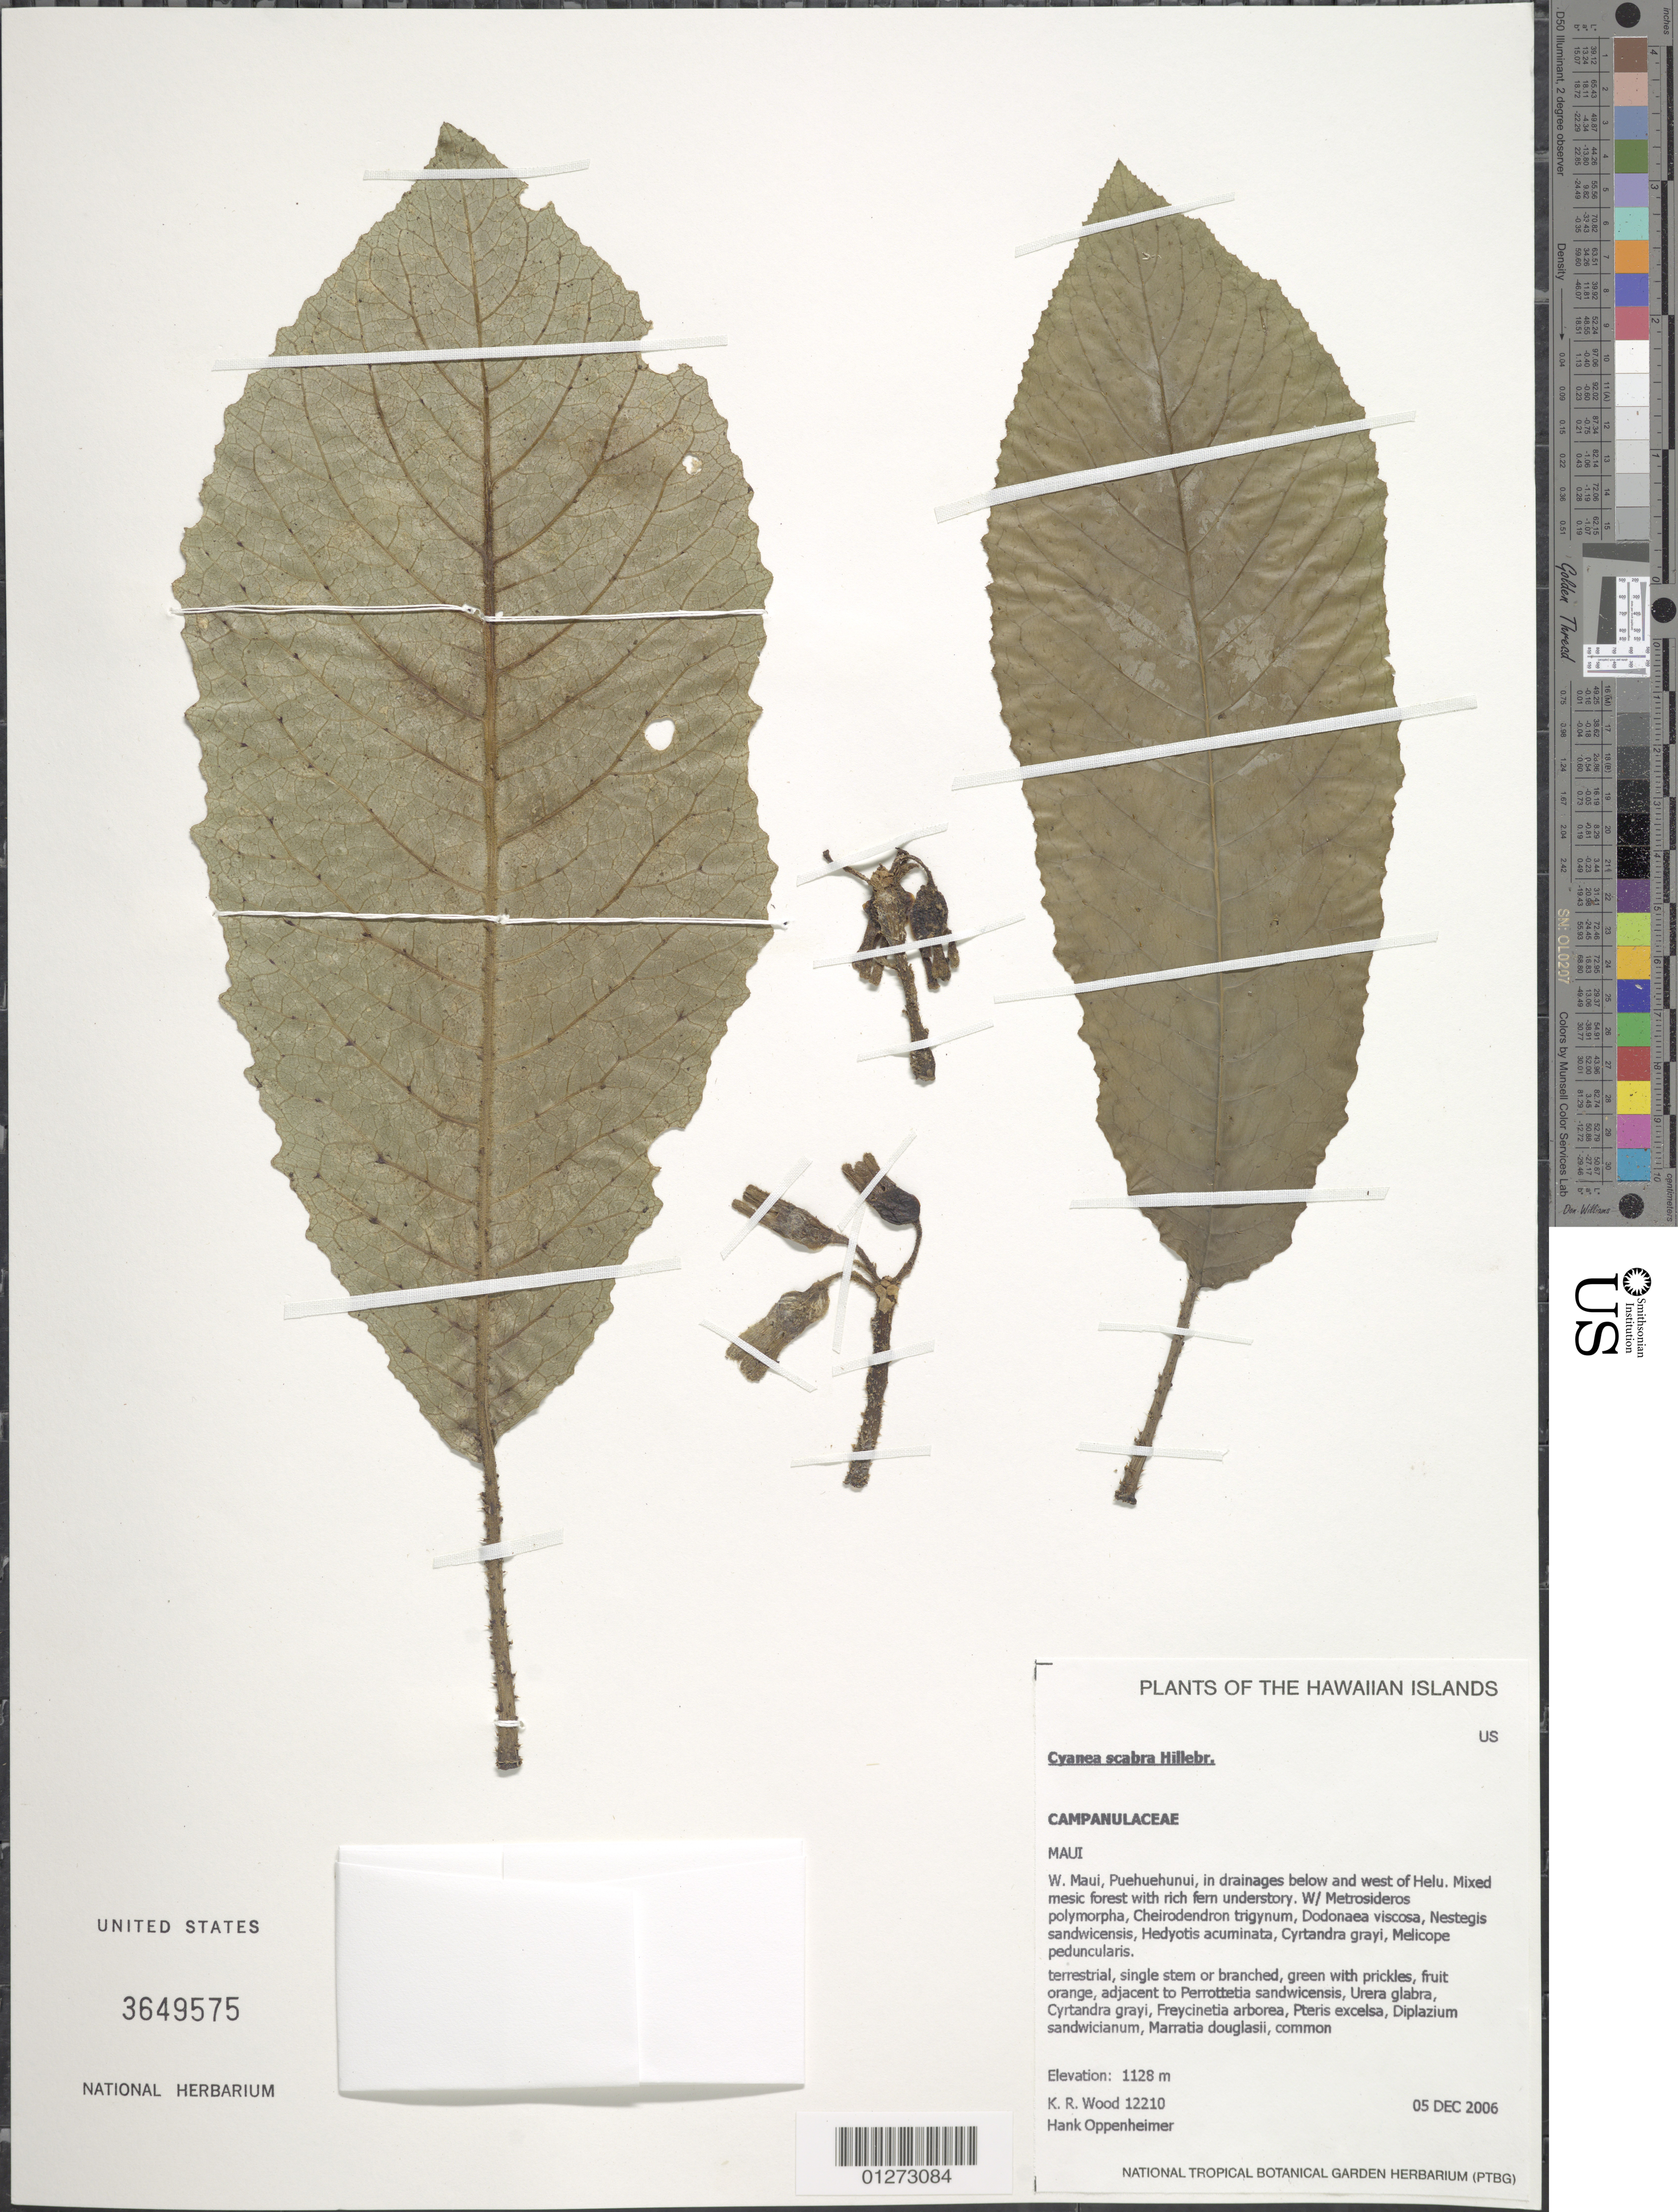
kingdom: Plantae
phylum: Tracheophyta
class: Magnoliopsida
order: Asterales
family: Campanulaceae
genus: Cyanea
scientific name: Cyanea scabra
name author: Hillebr.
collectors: K. R. Wood & H. L. Oppenheimer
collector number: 12210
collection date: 2006-12-05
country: United States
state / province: Hawaii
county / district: Maui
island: Maui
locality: W. Maui, Puehuehunui, in drainages below and west of Helu.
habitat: Mixed mesic forest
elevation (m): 1128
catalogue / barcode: US 3649575